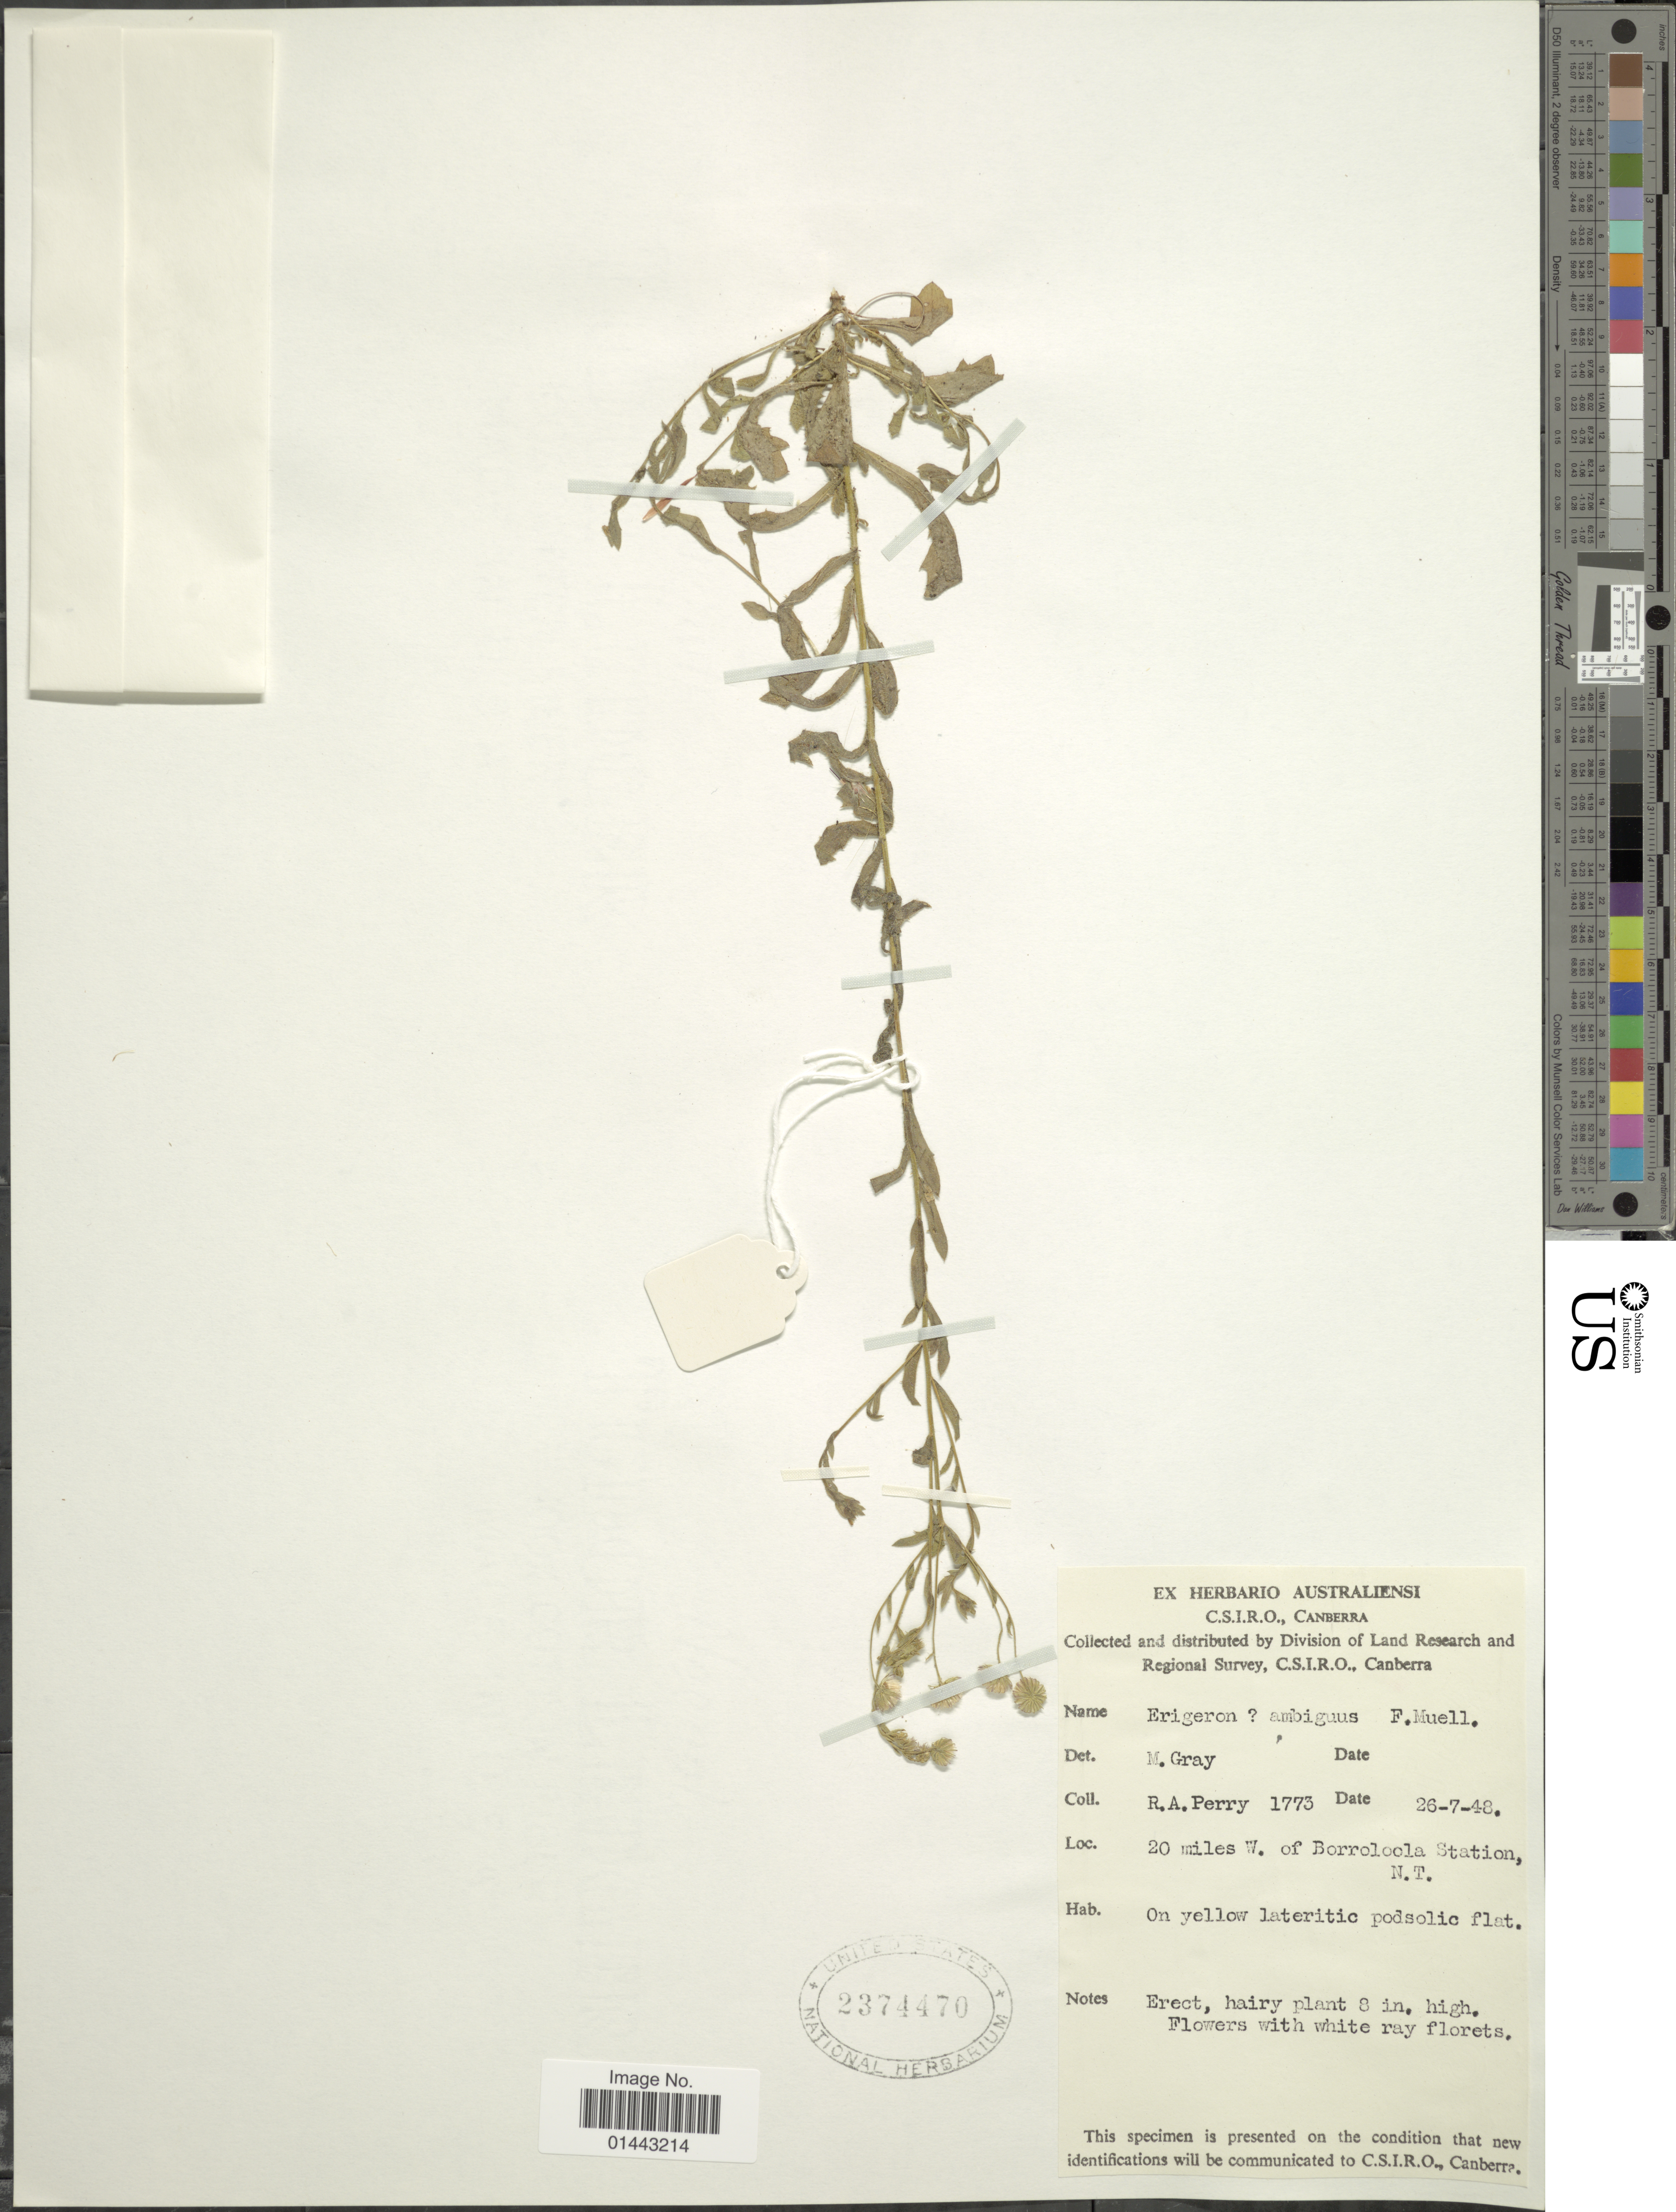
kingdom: Plantae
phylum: Tracheophyta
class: Magnoliopsida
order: Asterales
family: Asteraceae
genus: Erigeron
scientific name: Erigeron ambiguus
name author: F. Muell.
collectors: Perry, R. A.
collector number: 1773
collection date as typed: Transcribed d/m/y: 26/7/48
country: Australia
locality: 20 miles W. of Borroloola Station, N.T.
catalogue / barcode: US 2374470